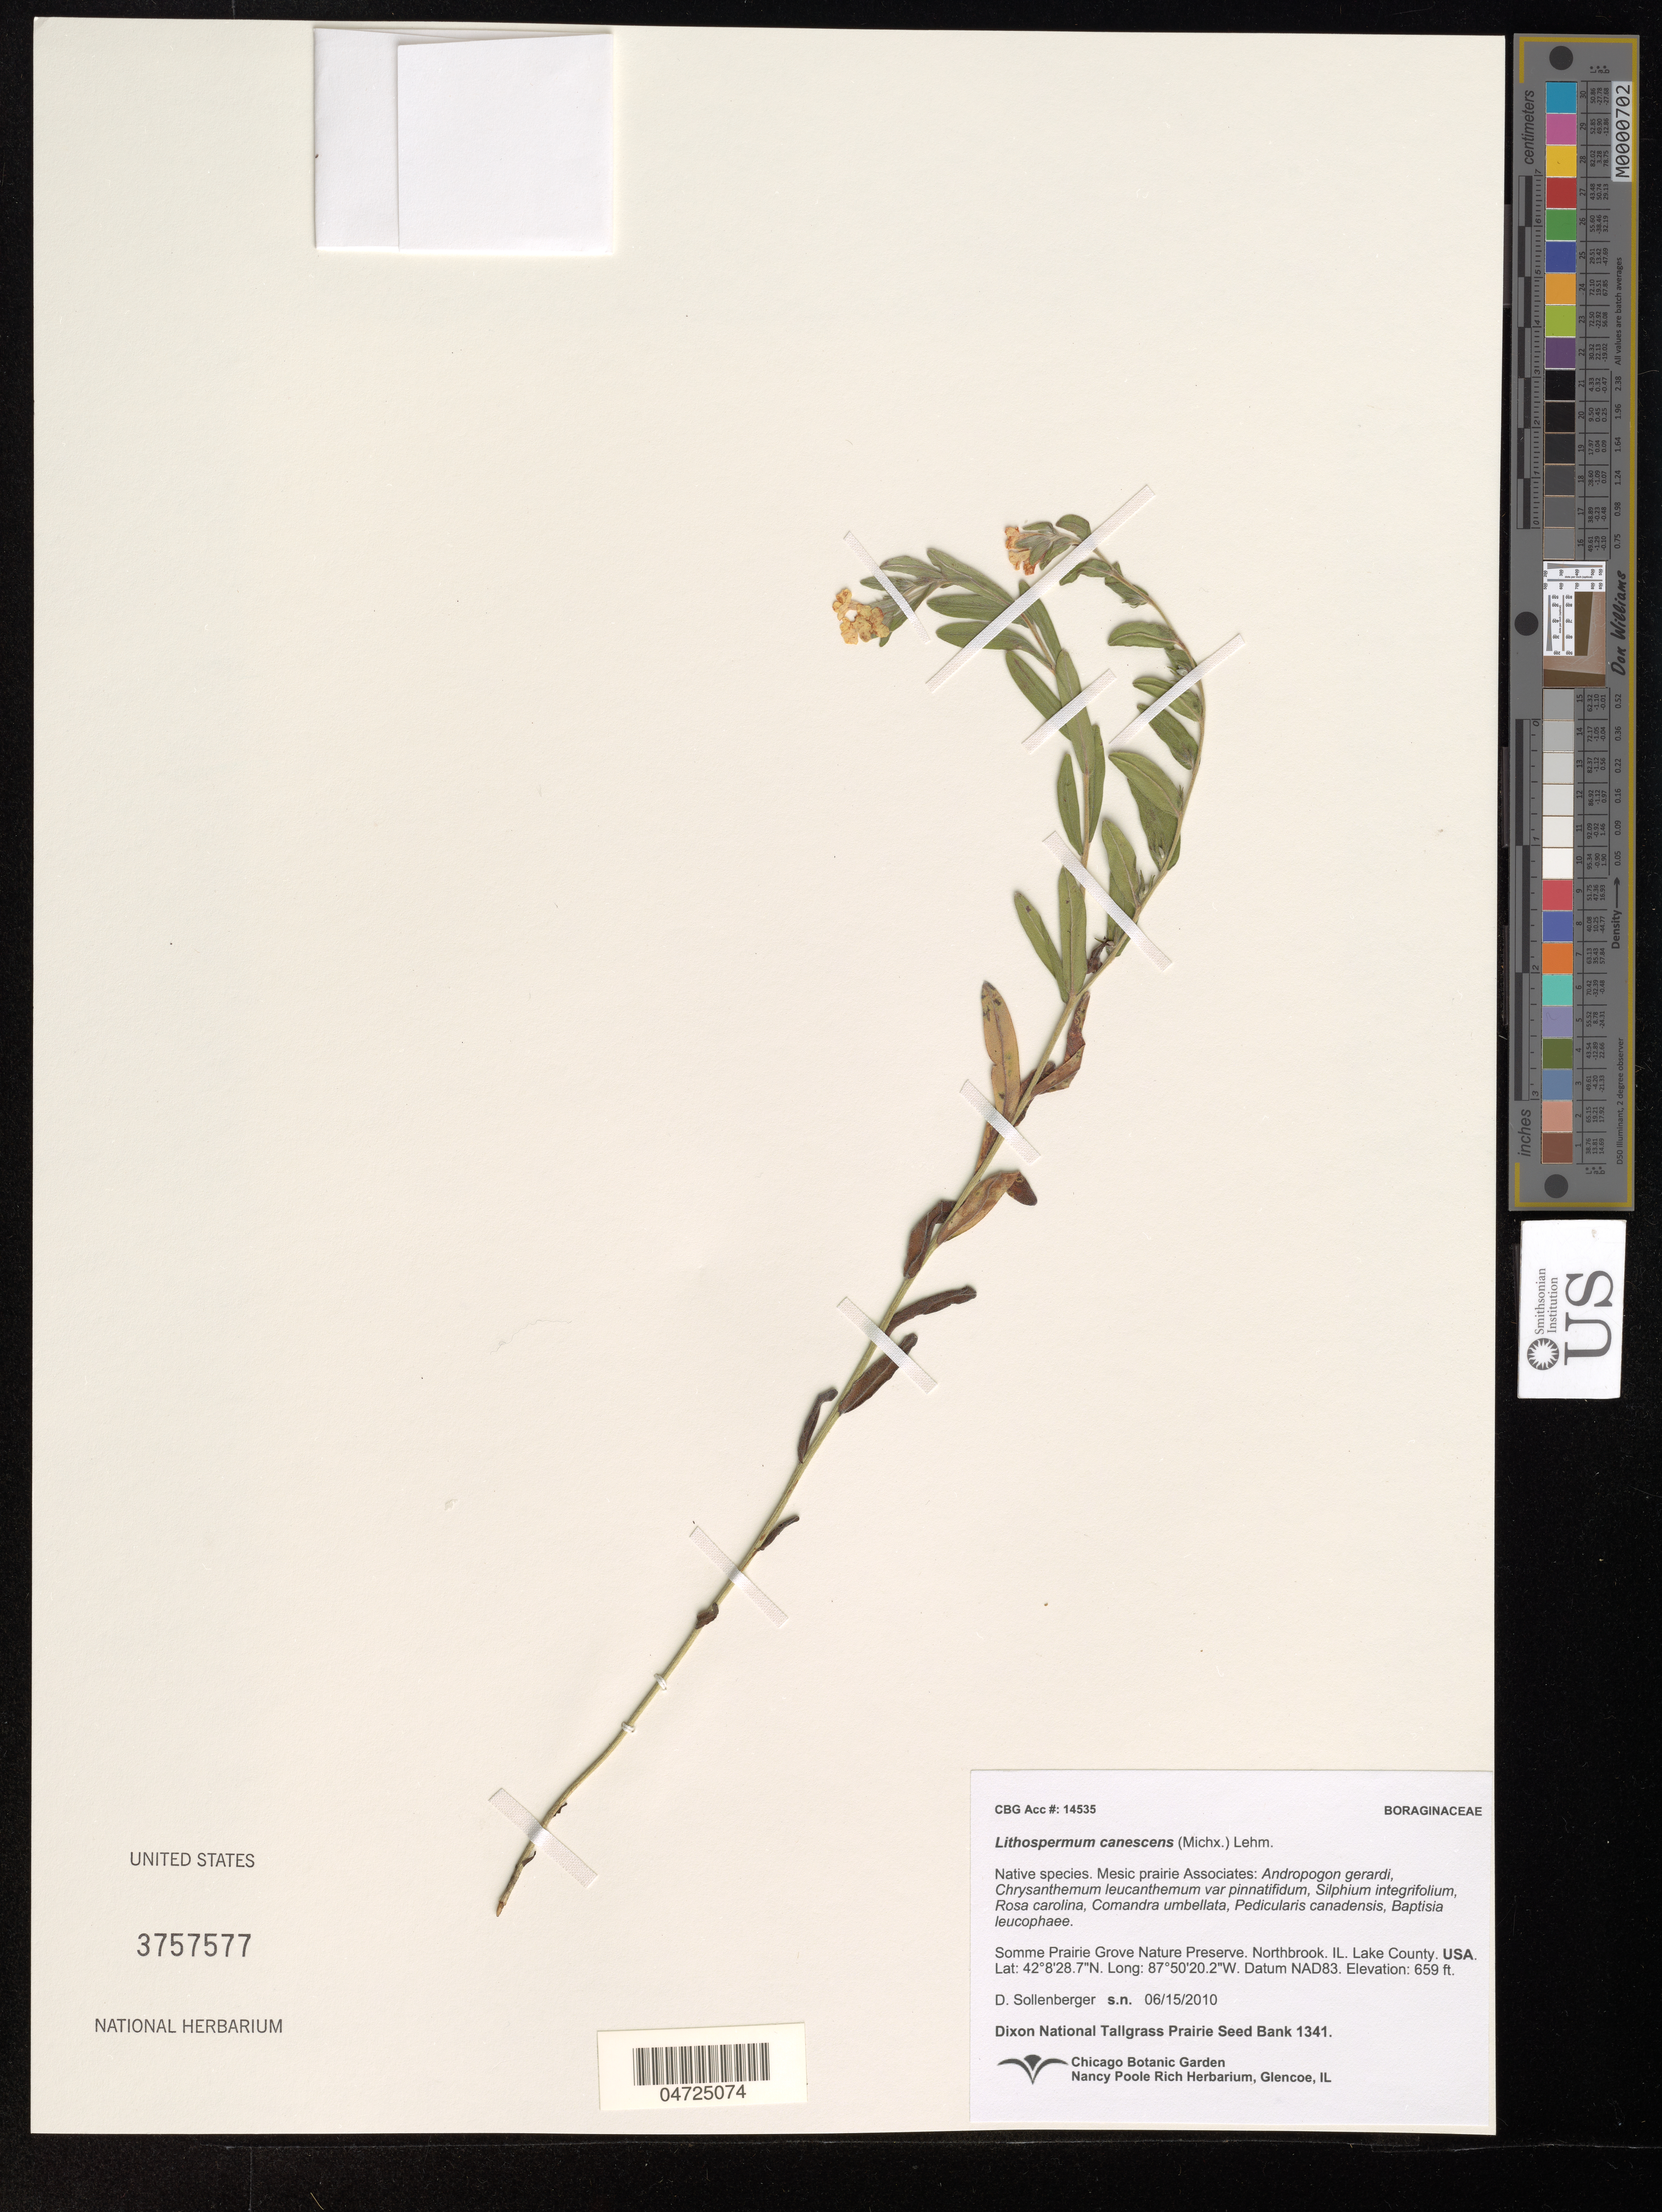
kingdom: Plantae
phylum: Tracheophyta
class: Magnoliopsida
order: Boraginales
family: Boraginaceae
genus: Lithospermum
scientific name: Lithospermum canescens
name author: (Michx.) Lehm.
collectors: D. Sollenberger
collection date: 2010-06-15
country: United States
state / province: Illinois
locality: Somme Prairie Grove Nature Preserve. Northbrook. IL. Lake County. Datum NAD83.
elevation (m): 201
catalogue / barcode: US 3757577